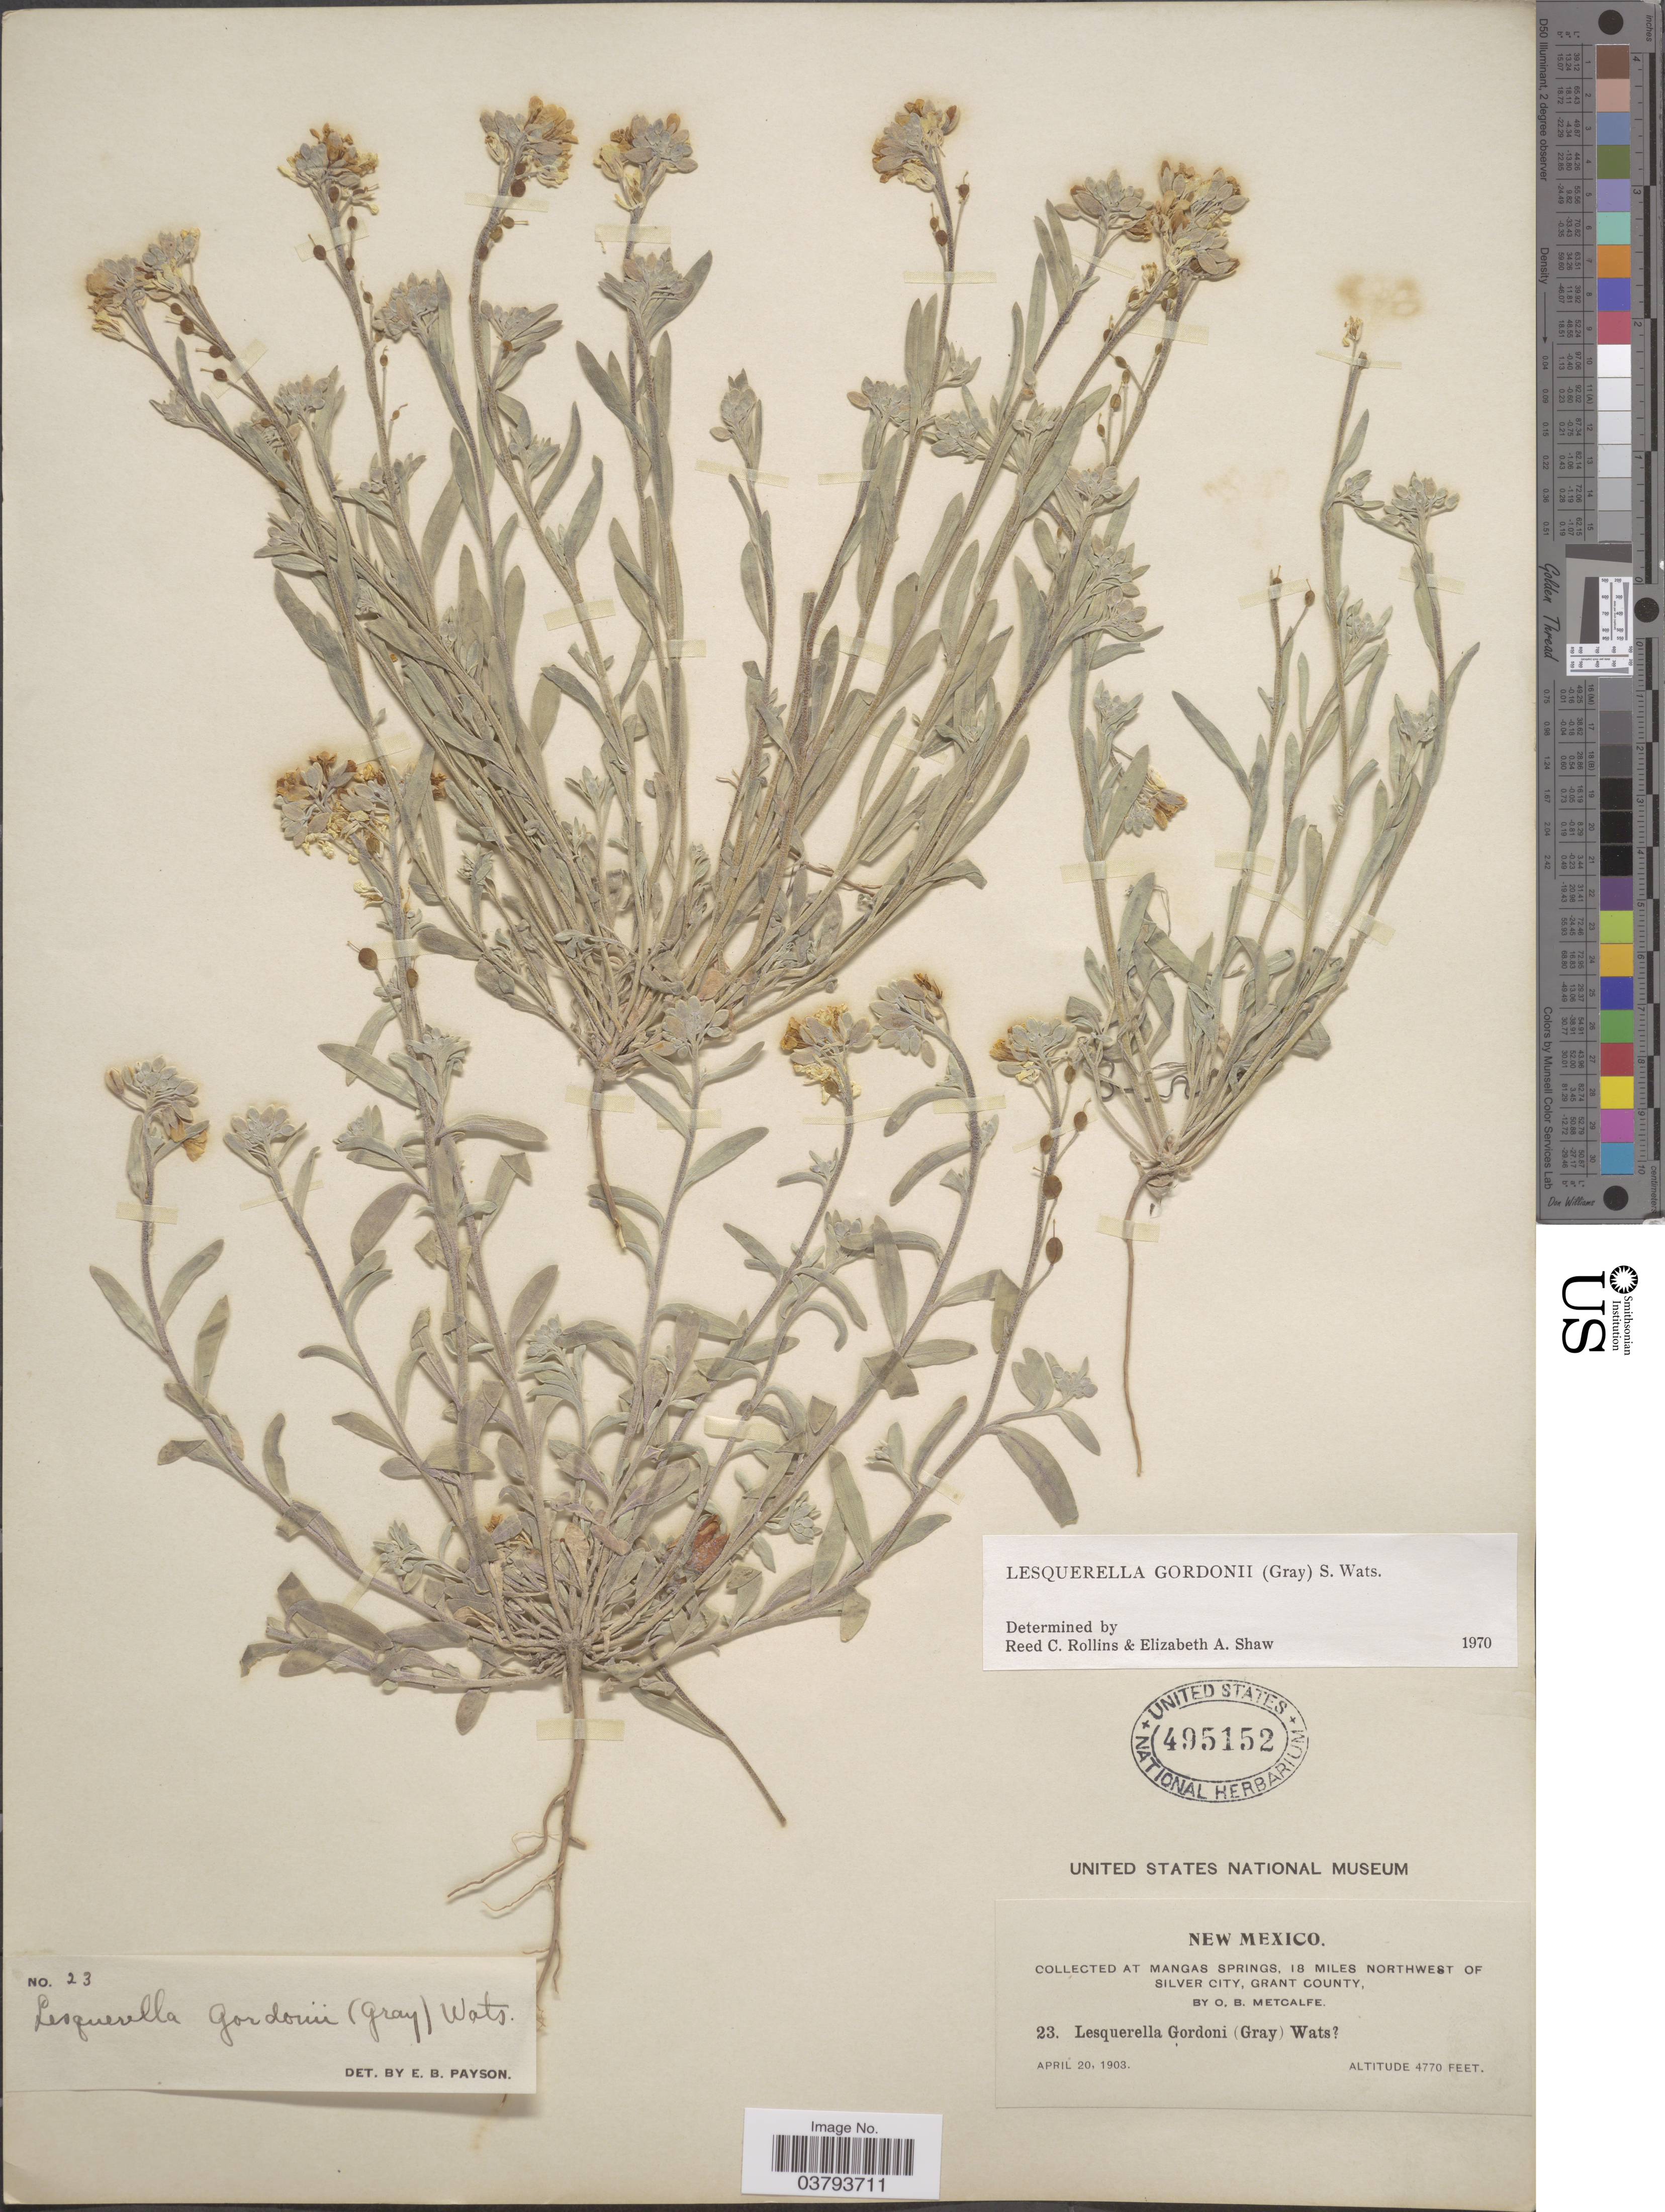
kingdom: Plantae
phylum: Tracheophyta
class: Magnoliopsida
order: Brassicales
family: Brassicaceae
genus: Lesquerella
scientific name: Lesquerella gordonii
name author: (A. Gray) S. Watson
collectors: O. B. Metcalfe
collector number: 23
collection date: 1903-04-20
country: United States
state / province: New Mexico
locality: Mangas Springs, 18 miles Northwest of Silver City, Grant County.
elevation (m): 1454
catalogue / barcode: US 495152